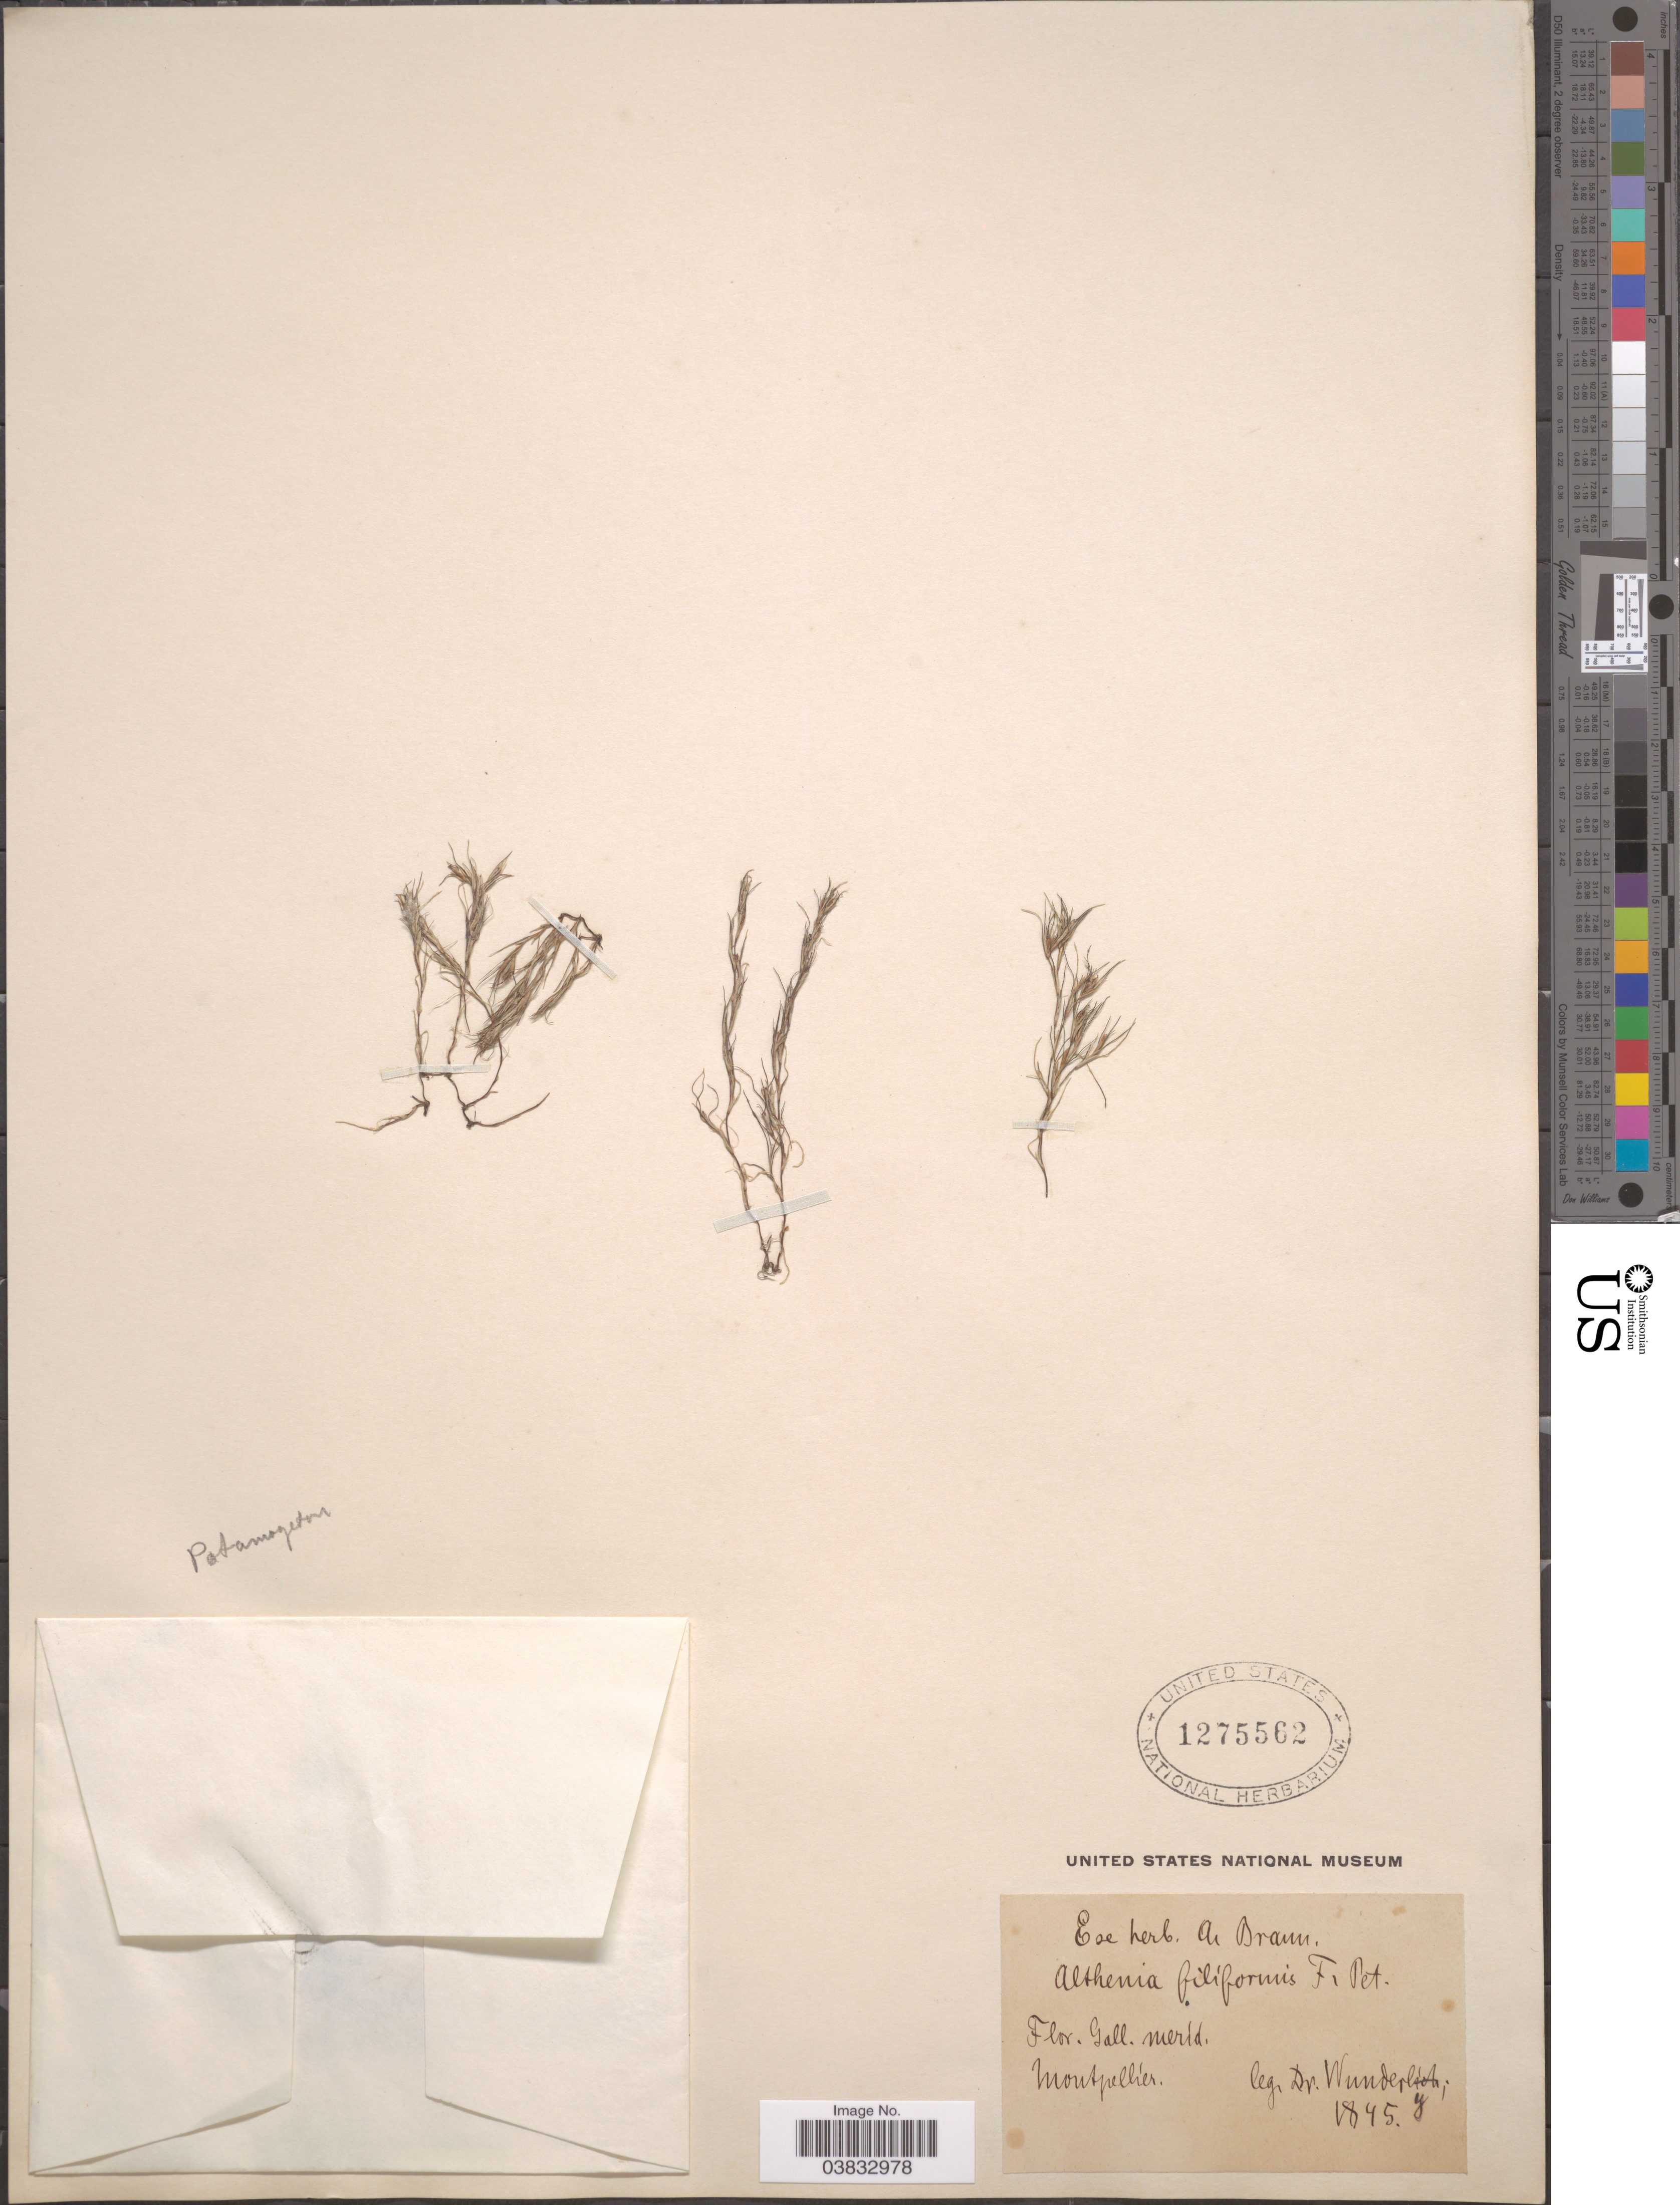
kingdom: Plantae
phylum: Tracheophyta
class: Liliopsida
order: Alismatales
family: Potamogetonaceae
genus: Althenia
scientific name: Althenia filiformis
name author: Petit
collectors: Wunderlich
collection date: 1845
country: France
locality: Gall. merid. Montpellier.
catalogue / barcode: US 1275562